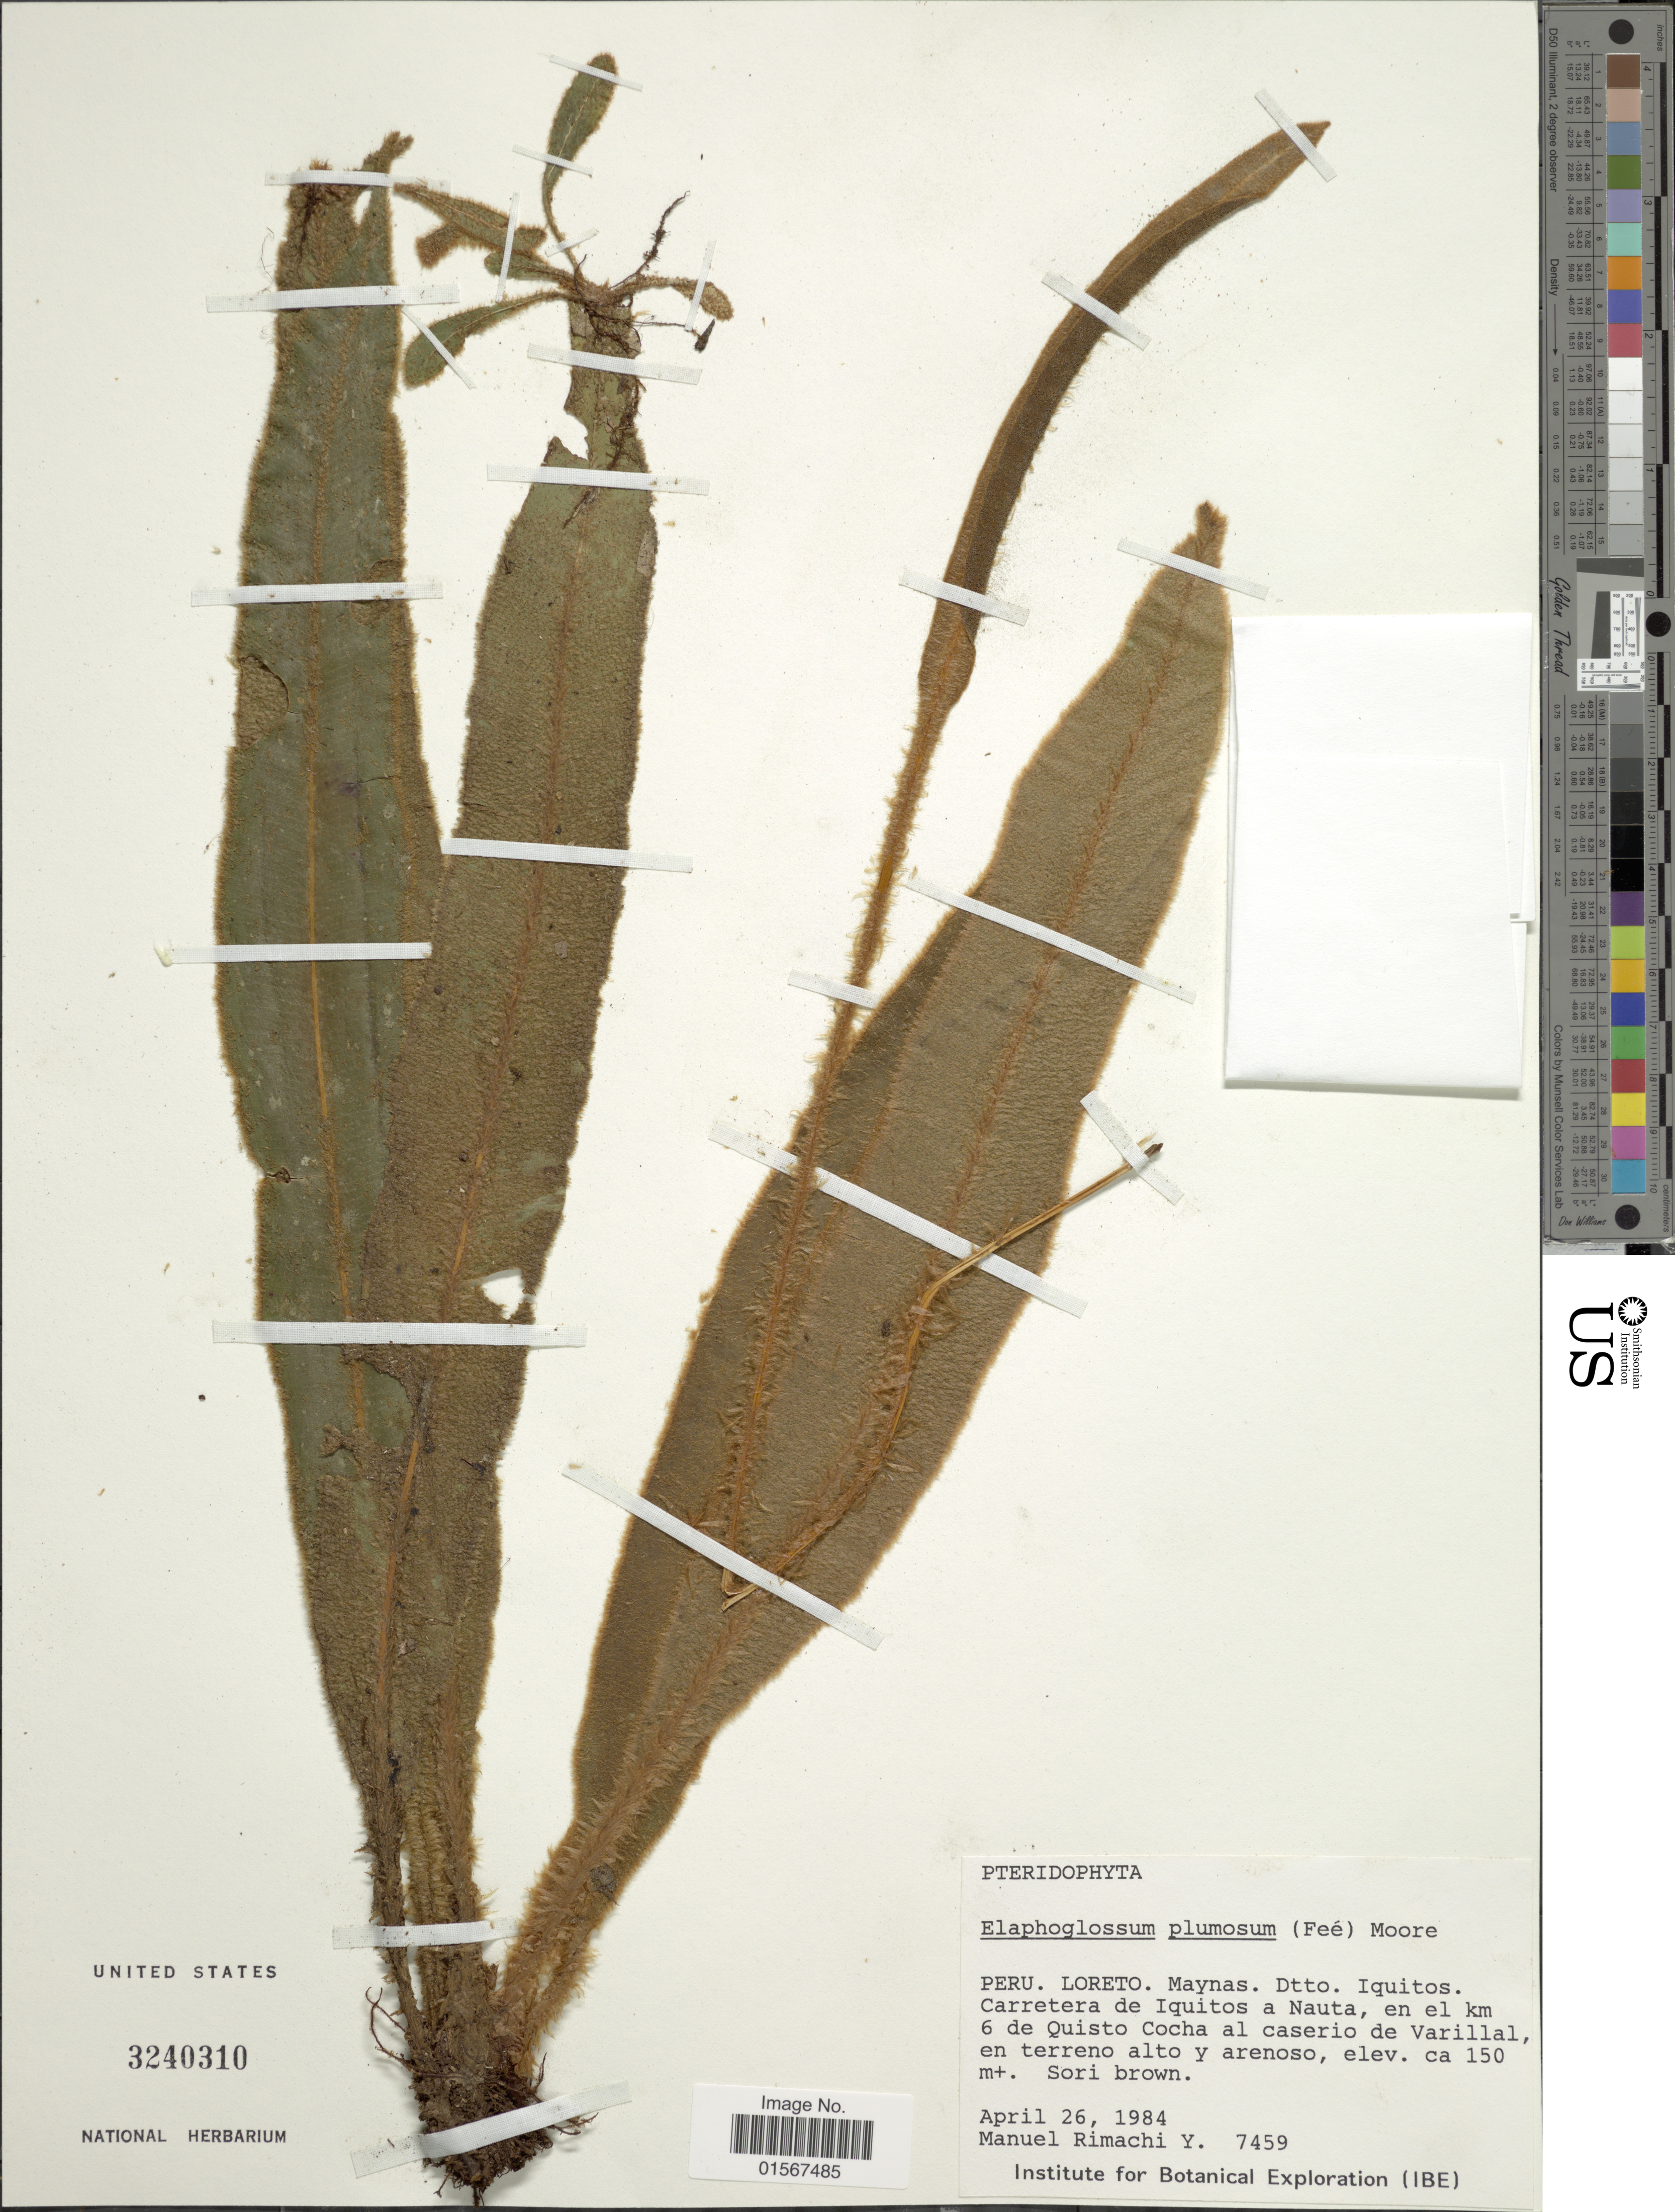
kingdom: Plantae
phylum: Tracheophyta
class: Polypodiopsida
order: Polypodiales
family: Dryopteridaceae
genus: Elaphoglossum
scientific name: Elaphoglossum plumosum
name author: (Fée) T. Moore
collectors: M. Rimachi Y.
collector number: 7459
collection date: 1984-04-26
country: Peru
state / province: Loreto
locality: Peru, Loreto. Maynas. Dtto. Iquitos. Carretera de Iquitos a Nauta, en al km 6 de Quisto Cocha al caserio de Varillal, en terreno alto y arenoso.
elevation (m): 150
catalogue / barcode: US 3240310